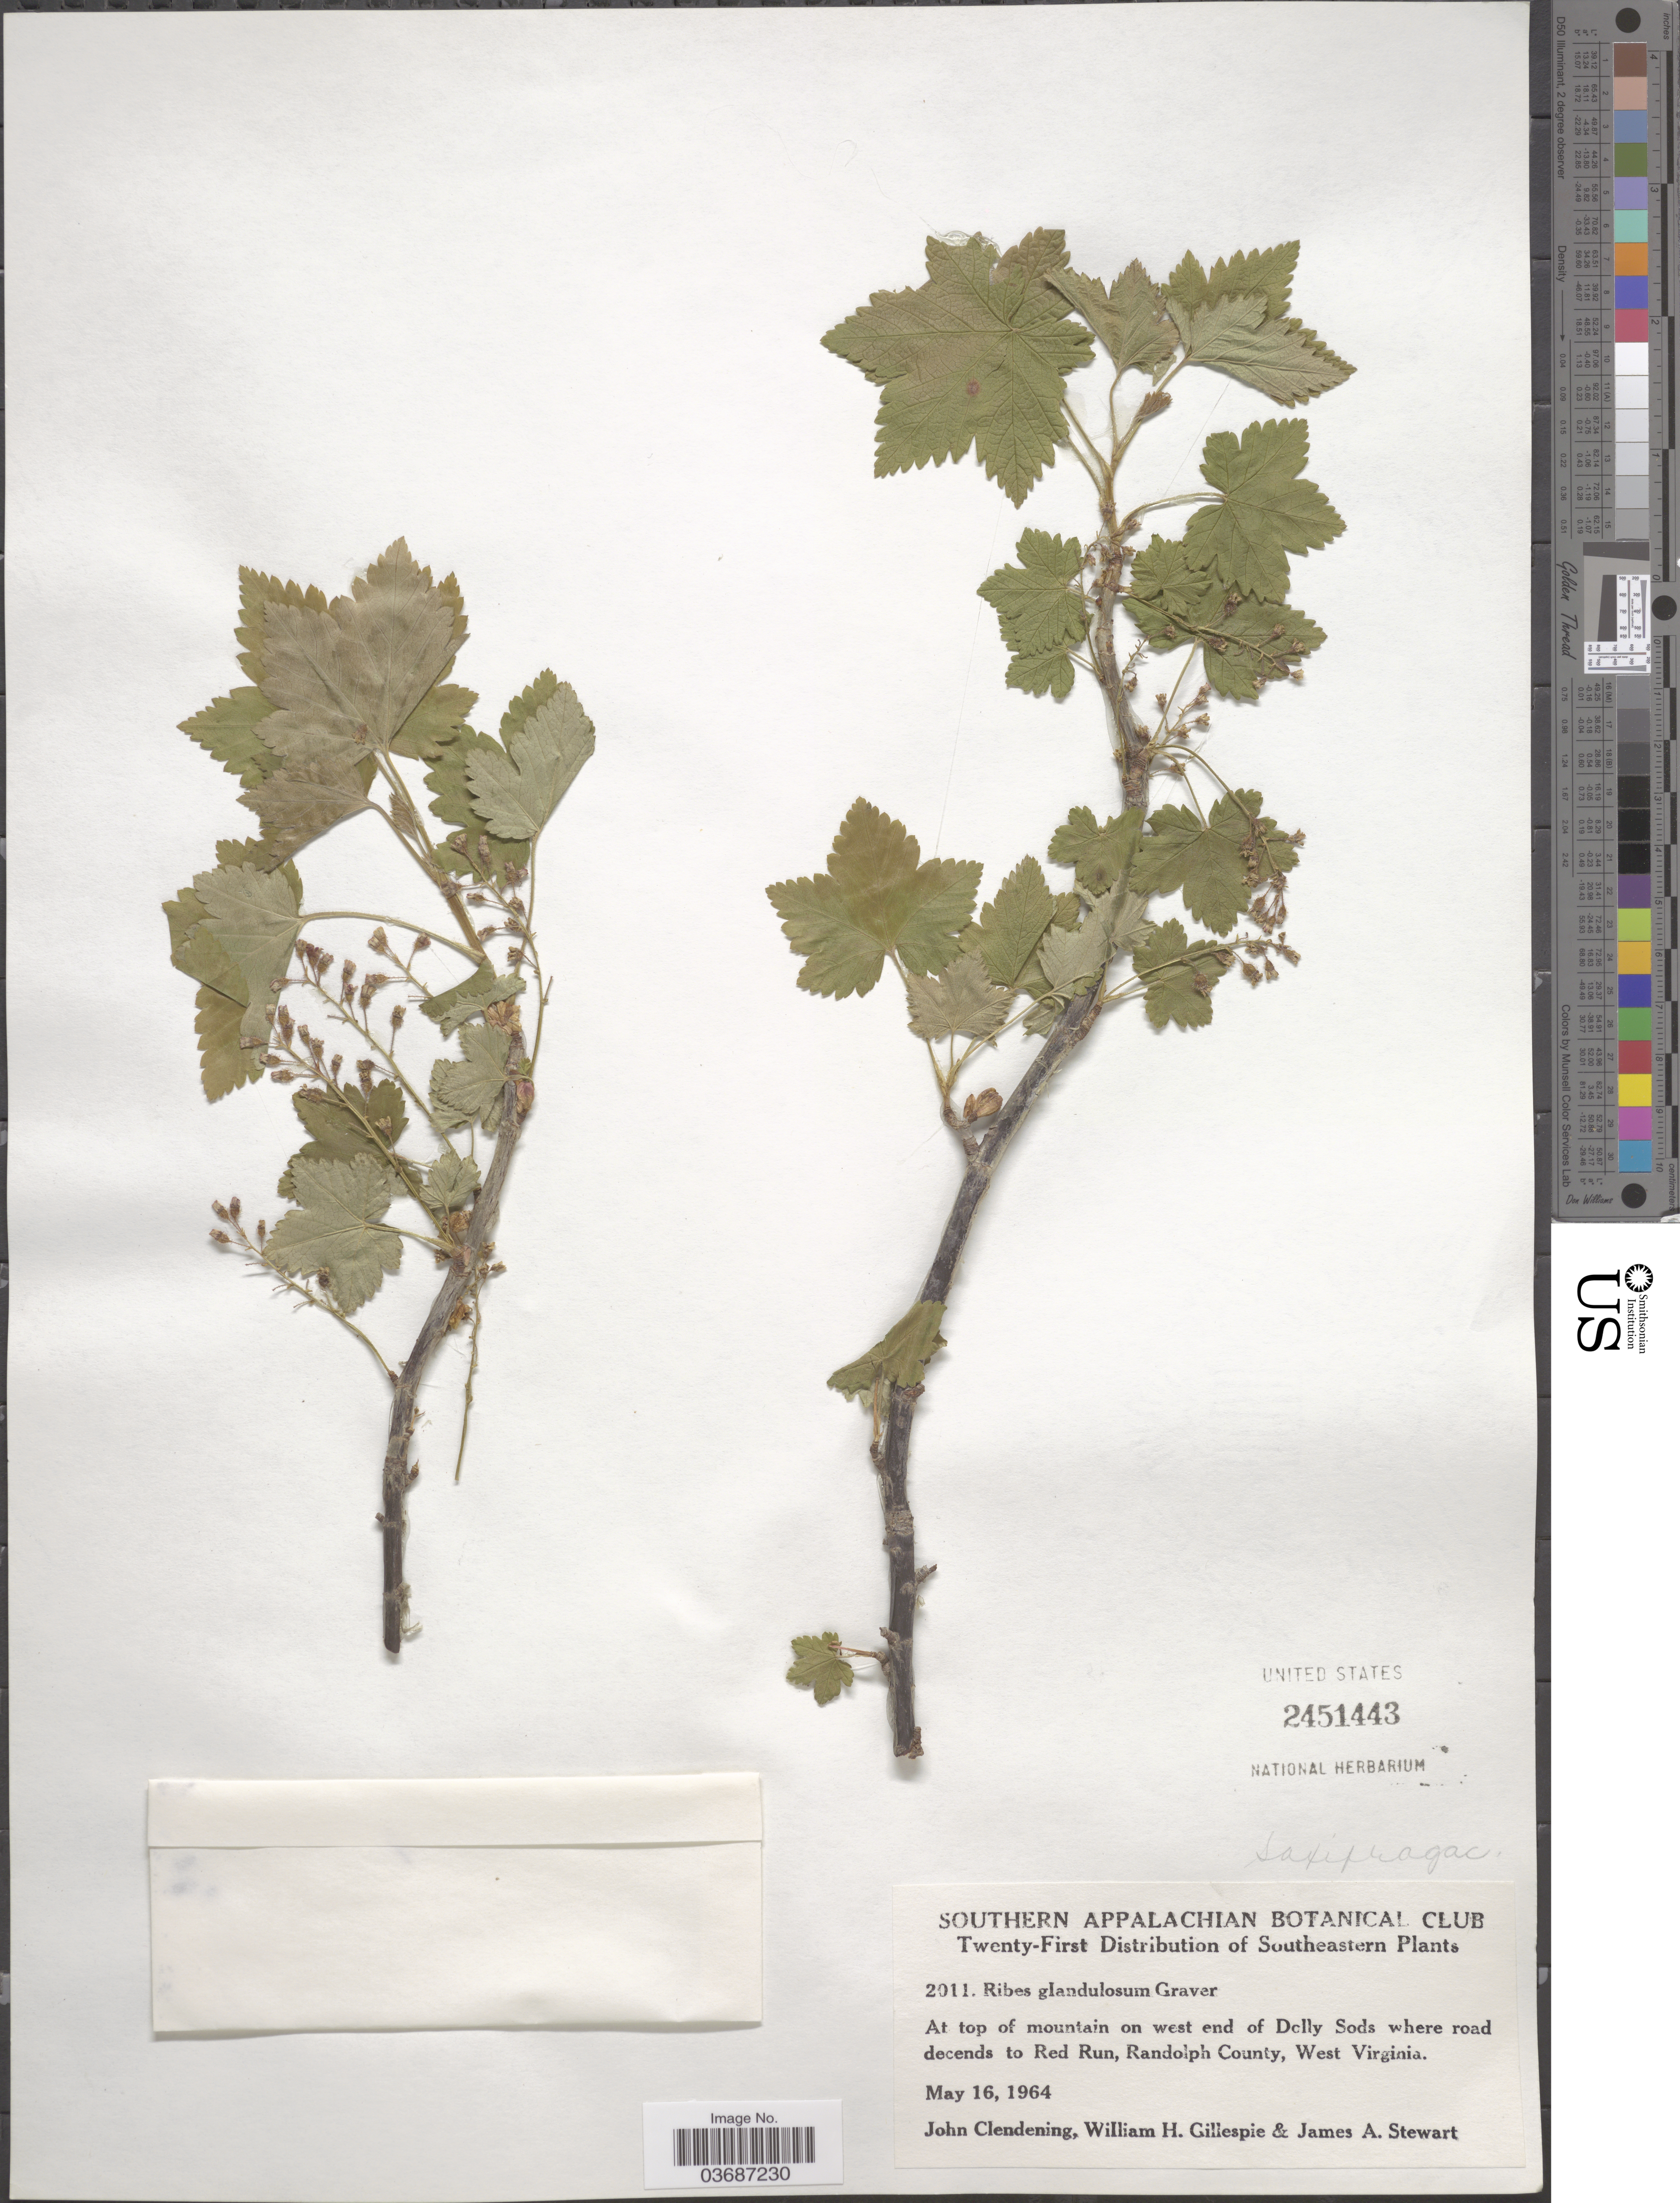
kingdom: Plantae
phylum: Tracheophyta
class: Magnoliopsida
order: Saxifragales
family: Grossulariaceae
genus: Ribes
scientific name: Ribes glandulosum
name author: Ruiz & Pav.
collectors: J. Clendening, W. Gillespie & J. A. Stewart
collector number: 2011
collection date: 1964-05-16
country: United States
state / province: West Virginia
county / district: Randolph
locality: Southeastern. At top of mountain on west end of Dolly Sods where road decends to Red Run, Randolph County.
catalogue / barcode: US 2451443